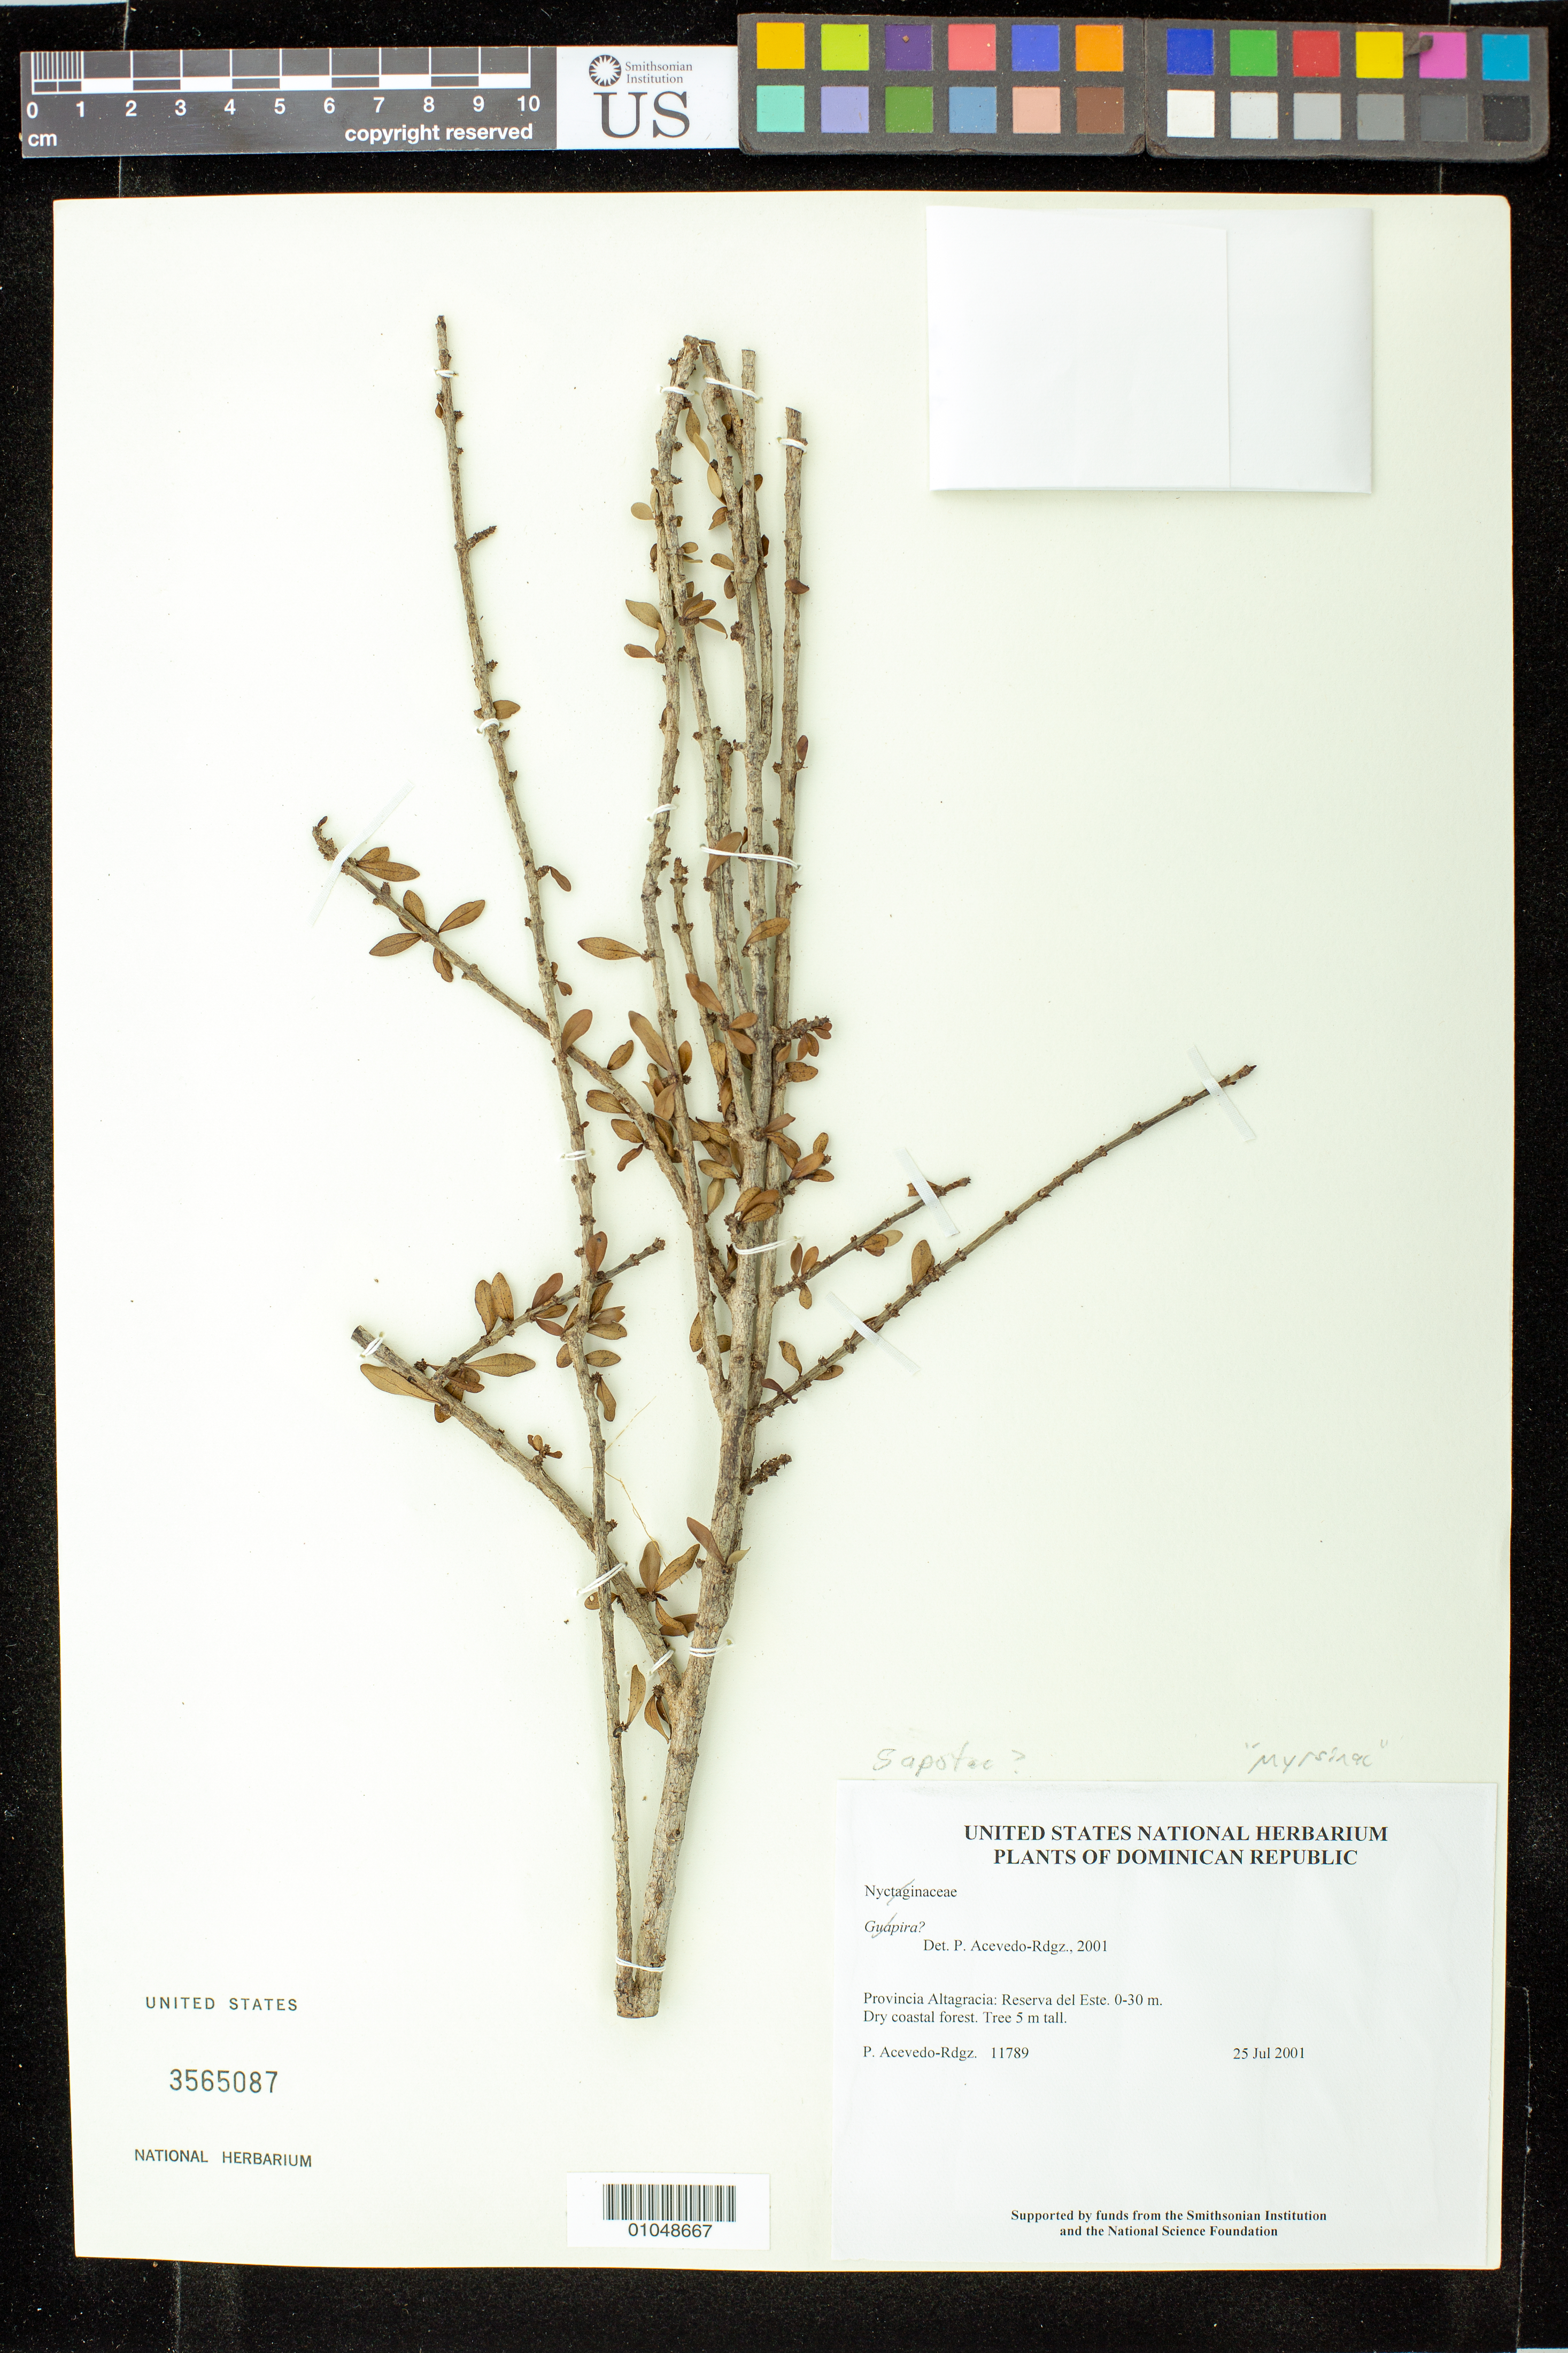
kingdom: Plantae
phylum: Tracheophyta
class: Magnoliopsida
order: Ericales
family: Primulaceae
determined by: Liesner, R. L.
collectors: P. Acevedo-Rodr.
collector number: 11789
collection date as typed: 25 Jul 2001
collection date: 2001-07-25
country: Dominican Republic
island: Hispaniola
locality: Provincia Altagracia: Reserva del Este.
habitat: Dry coastal forest.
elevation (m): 0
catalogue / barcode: US 3565087